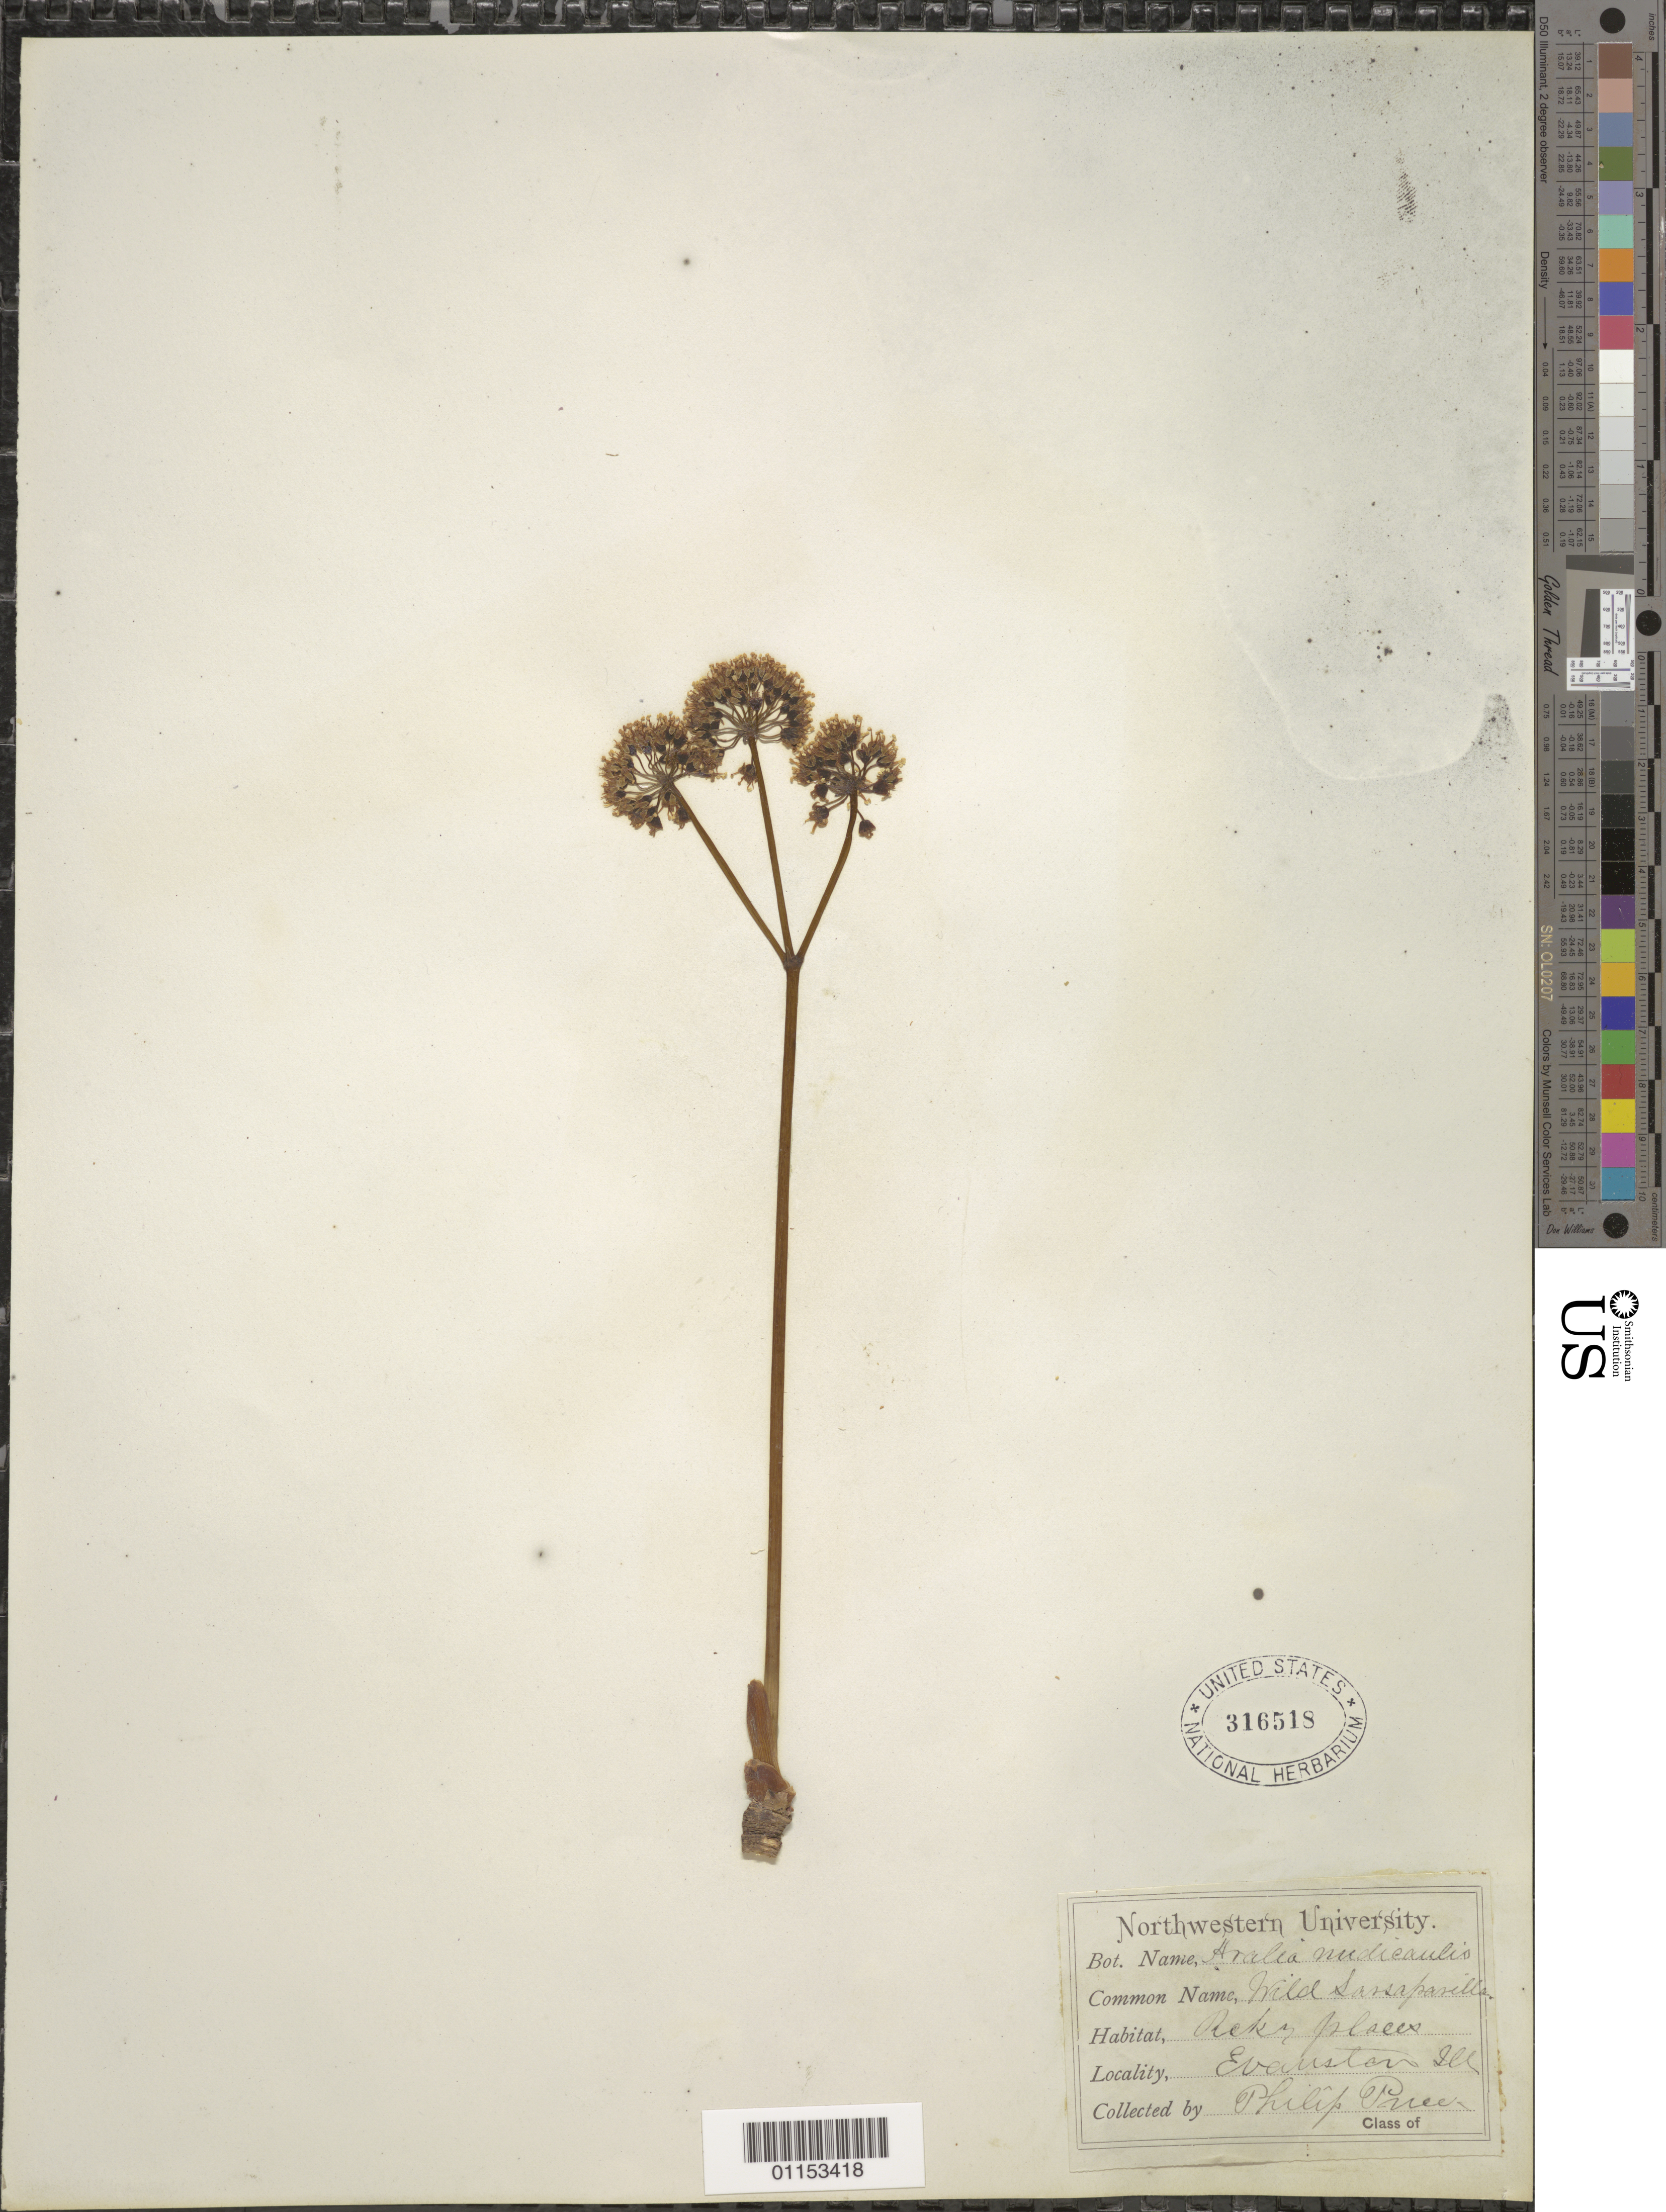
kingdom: Plantae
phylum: Tracheophyta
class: Magnoliopsida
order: Apiales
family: Araliaceae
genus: Aralia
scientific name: Aralia nudicaulis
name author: L.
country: United States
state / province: Illinois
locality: Evanston.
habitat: Rocky places.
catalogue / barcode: US 316518